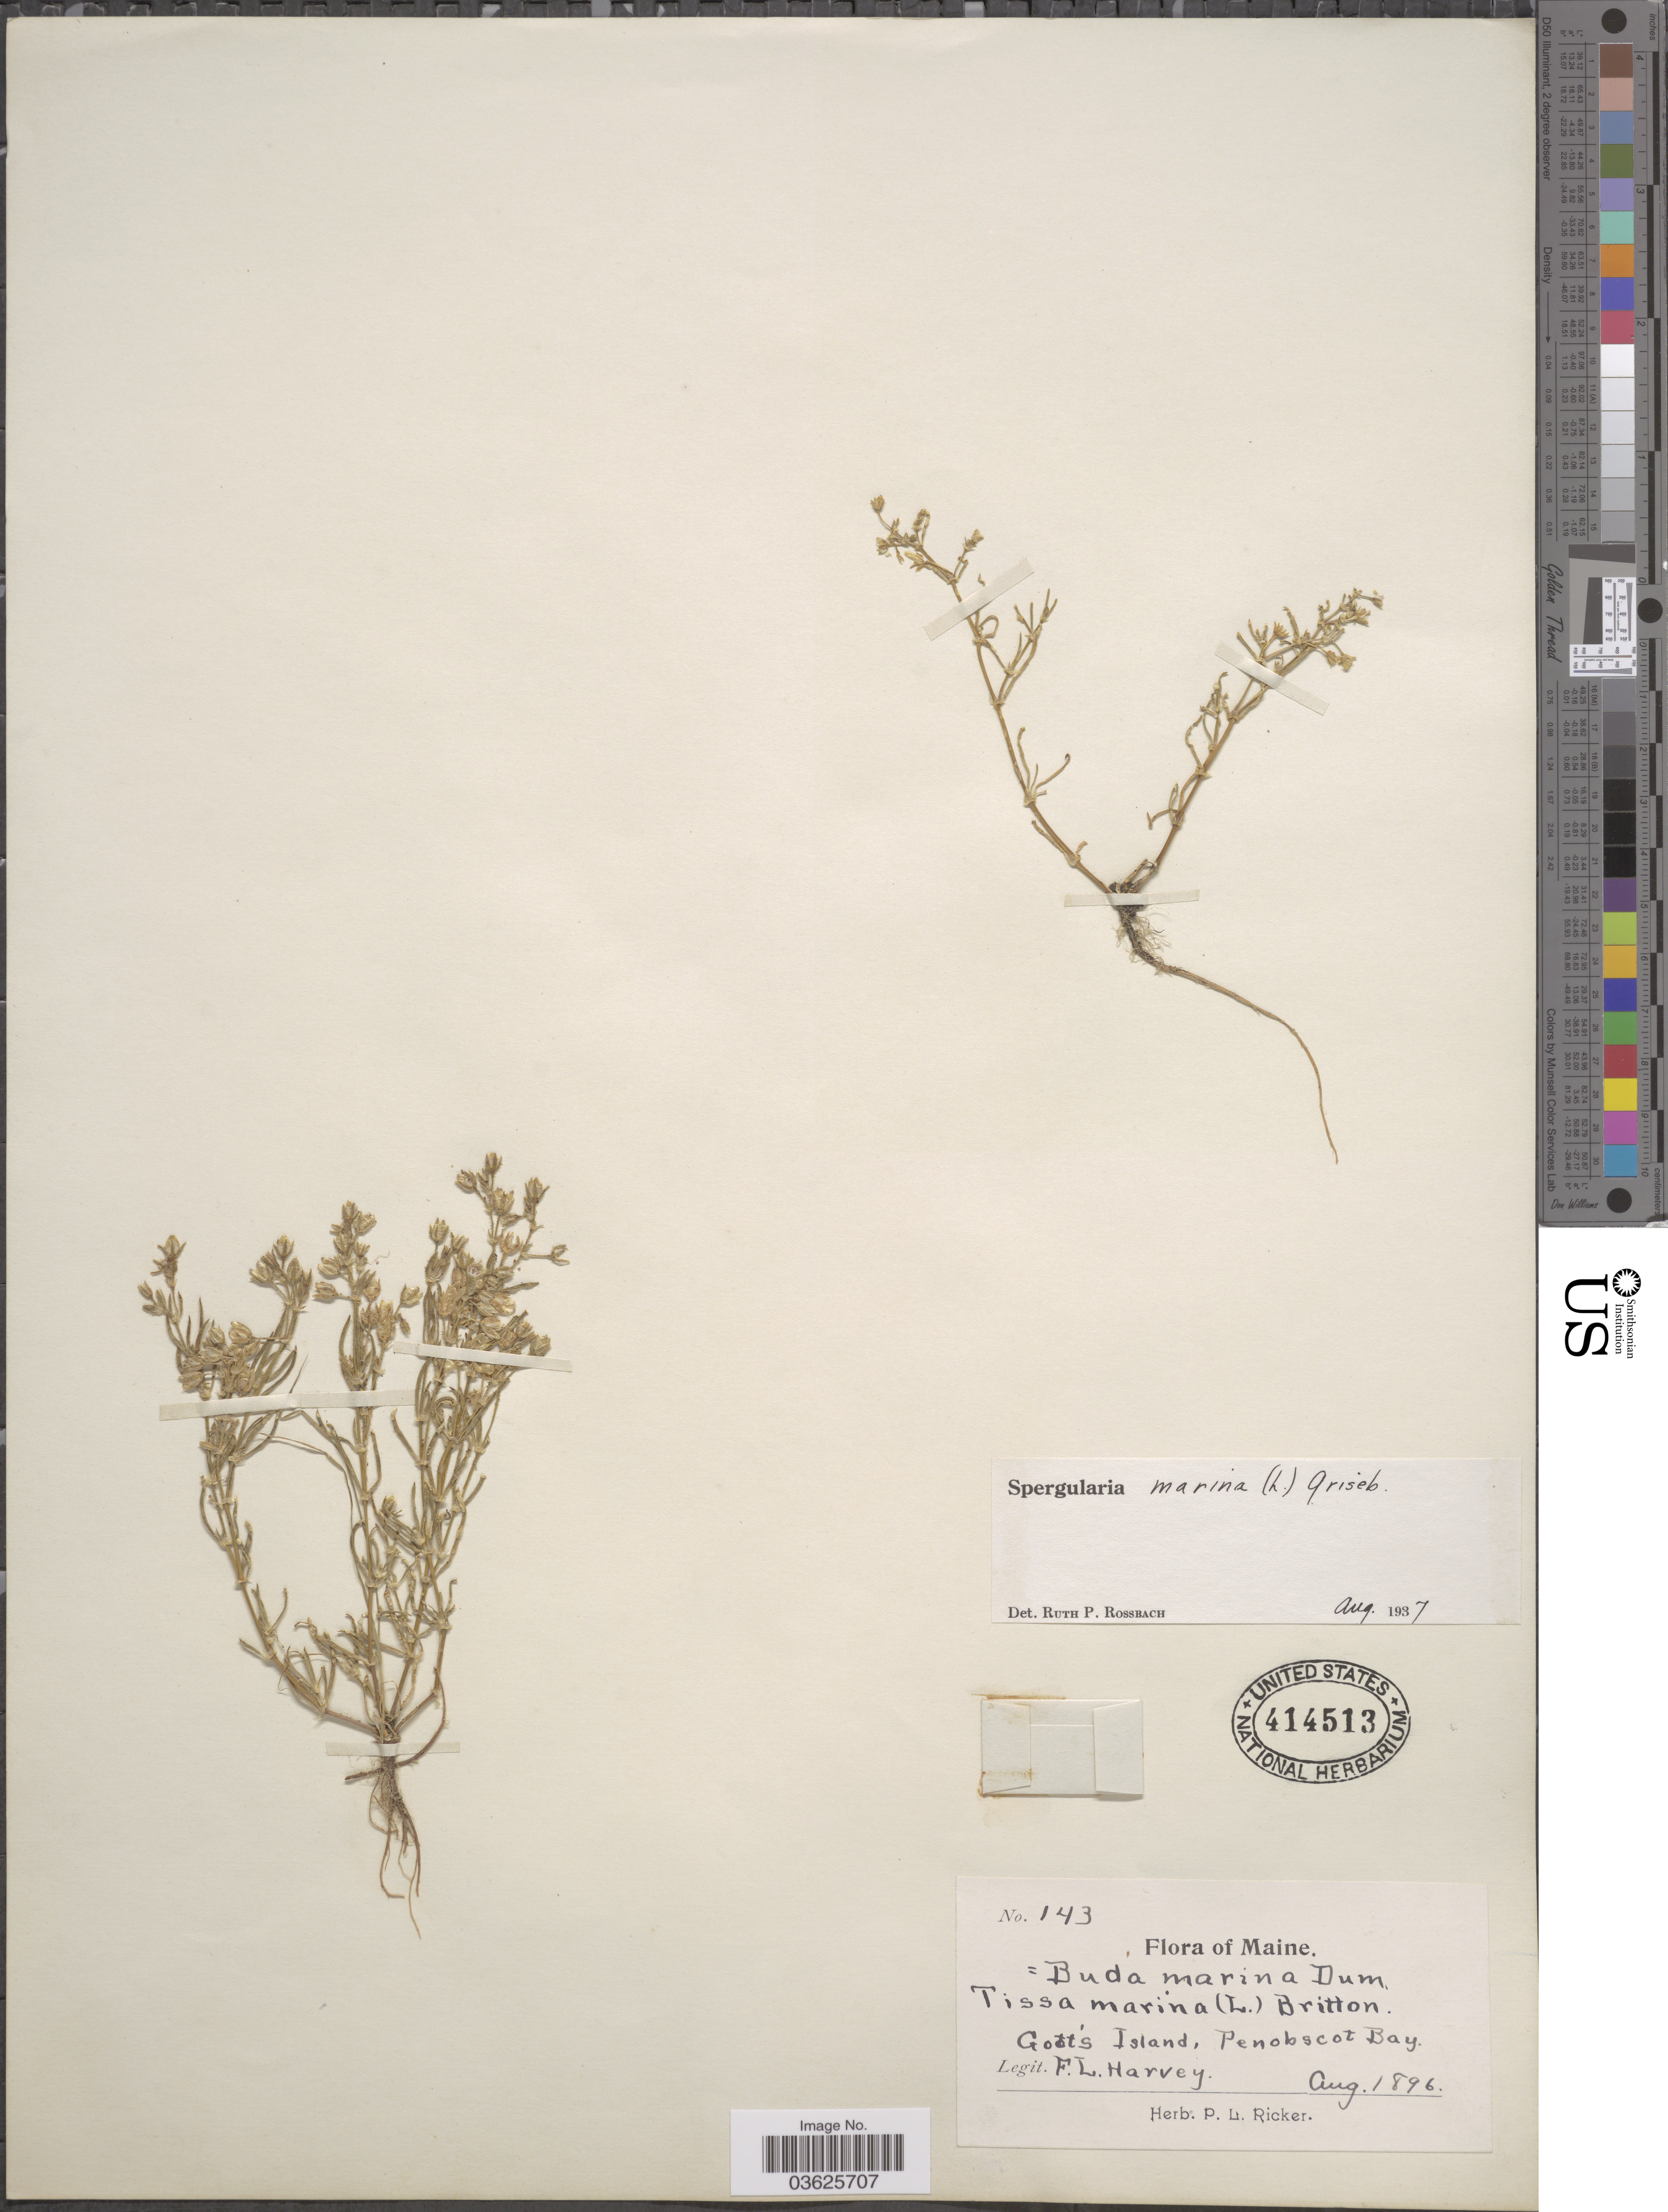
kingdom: Plantae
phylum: Tracheophyta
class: Magnoliopsida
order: Caryophyllales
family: Caryophyllaceae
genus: Spergularia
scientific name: Spergularia marina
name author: (L.) Griseb.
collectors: F. L. Harvey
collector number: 143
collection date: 1896-08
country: United States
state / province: Maine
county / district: Penobscot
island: Gott's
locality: Gott's Island, Penobscot Bay.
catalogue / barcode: US 414513